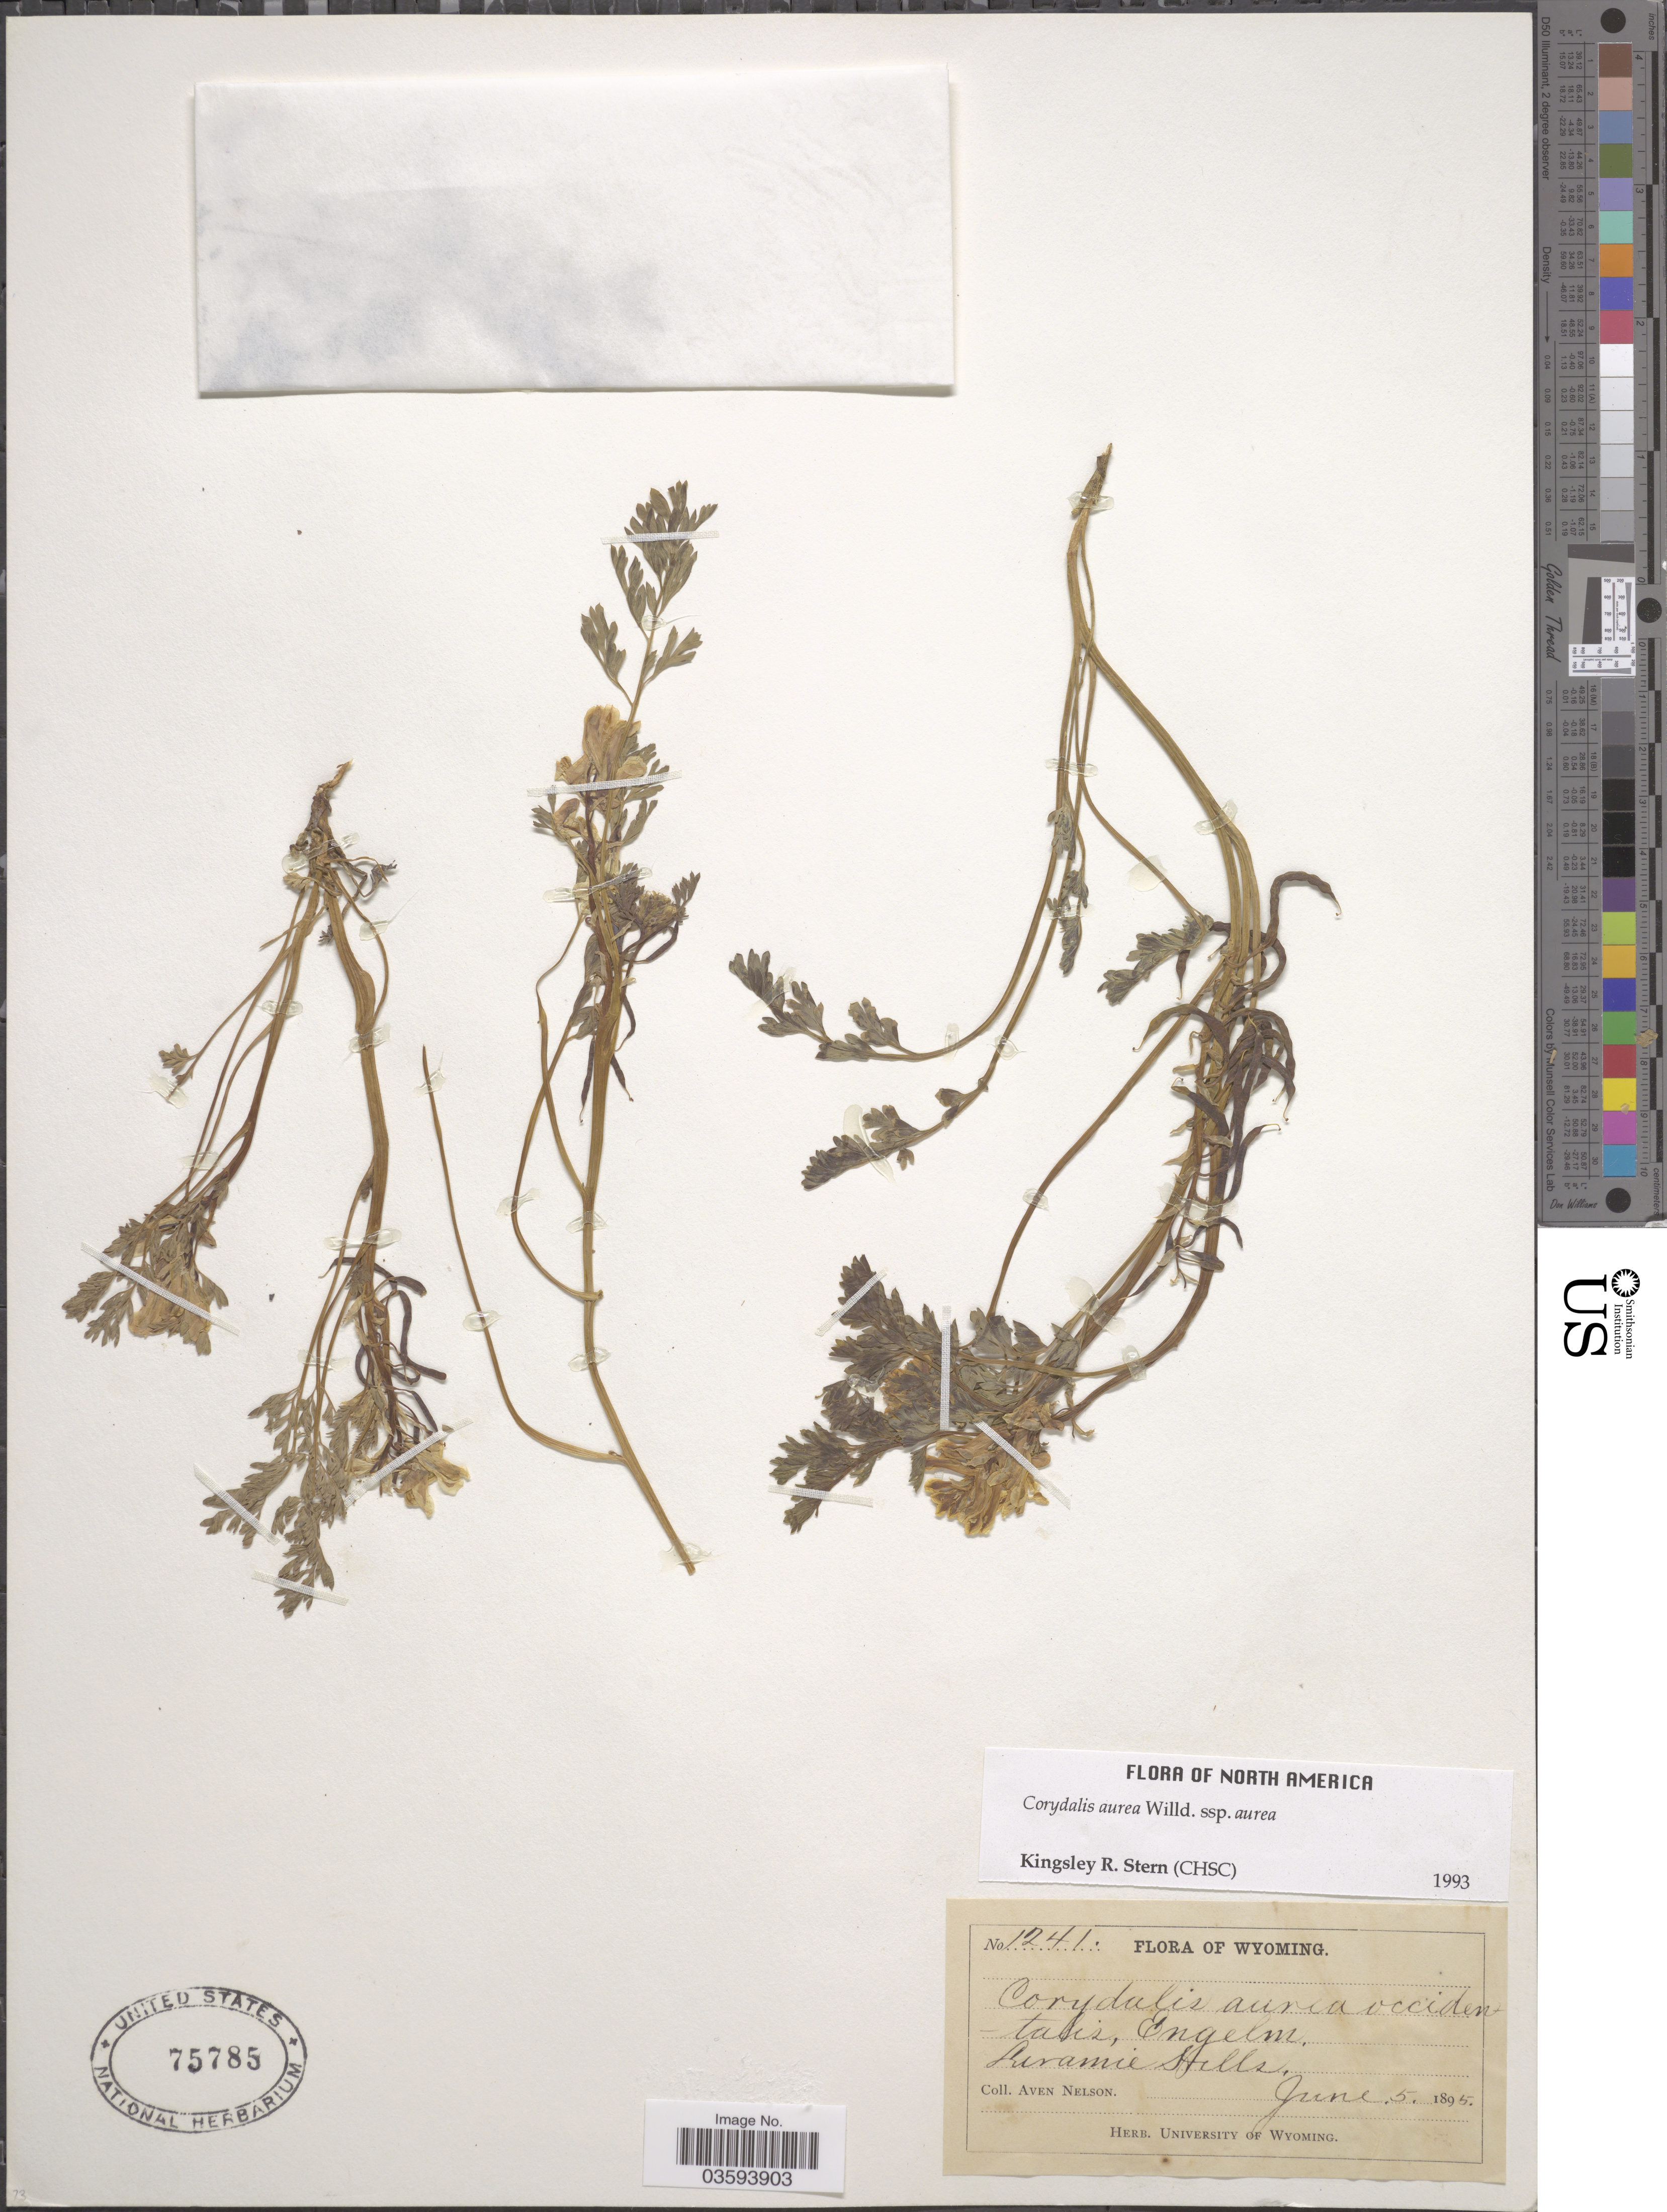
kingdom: Plantae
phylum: Tracheophyta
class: Magnoliopsida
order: Ranunculales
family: Papaveraceae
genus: Corydalis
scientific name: Corydalis aurea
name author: Willd.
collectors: A. Nelson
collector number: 1241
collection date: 1895-06-05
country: United States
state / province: Wyoming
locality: Laramie Hills.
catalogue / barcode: US 75785